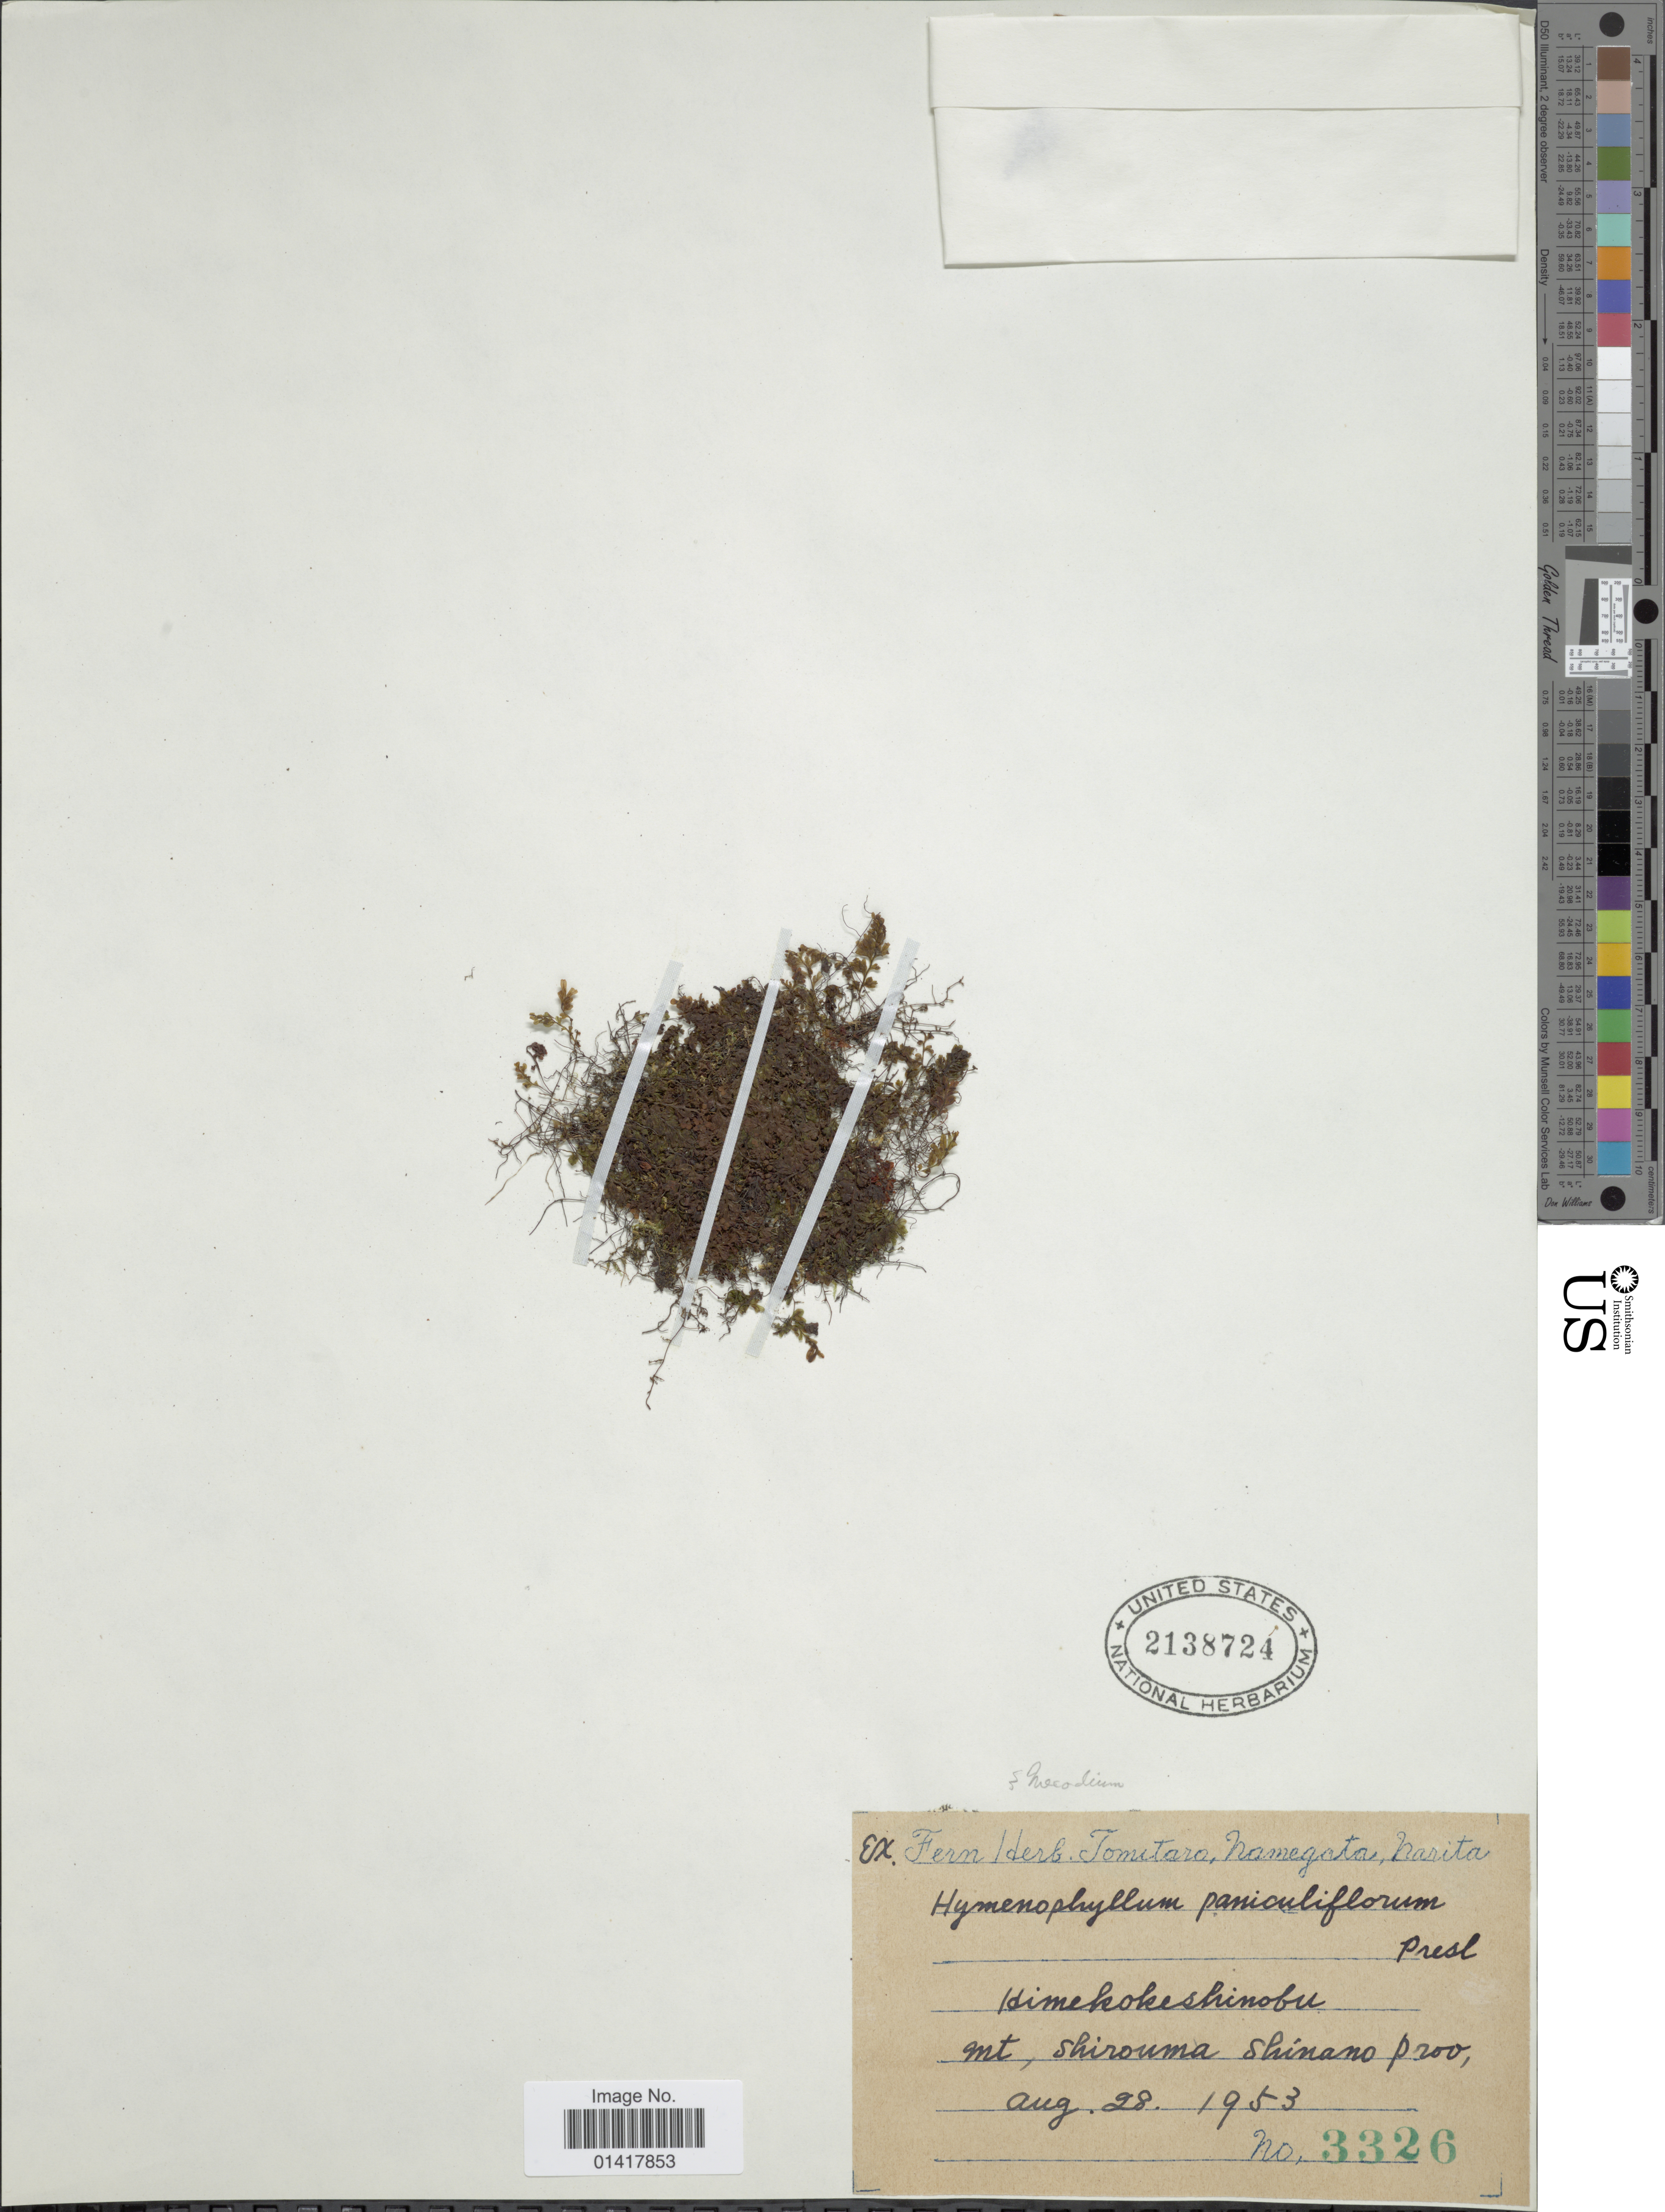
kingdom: Plantae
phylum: Tracheophyta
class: Polypodiopsida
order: Hymenophyllales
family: Hymenophyllaceae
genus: Hymenophyllum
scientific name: Hymenophyllum paniculiflorum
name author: C. Presl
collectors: ex herb. Tomitaro Namegata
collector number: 3326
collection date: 1953-08-28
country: Japan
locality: Mt. Shirouma Shinano prov.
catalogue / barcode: US 2138724